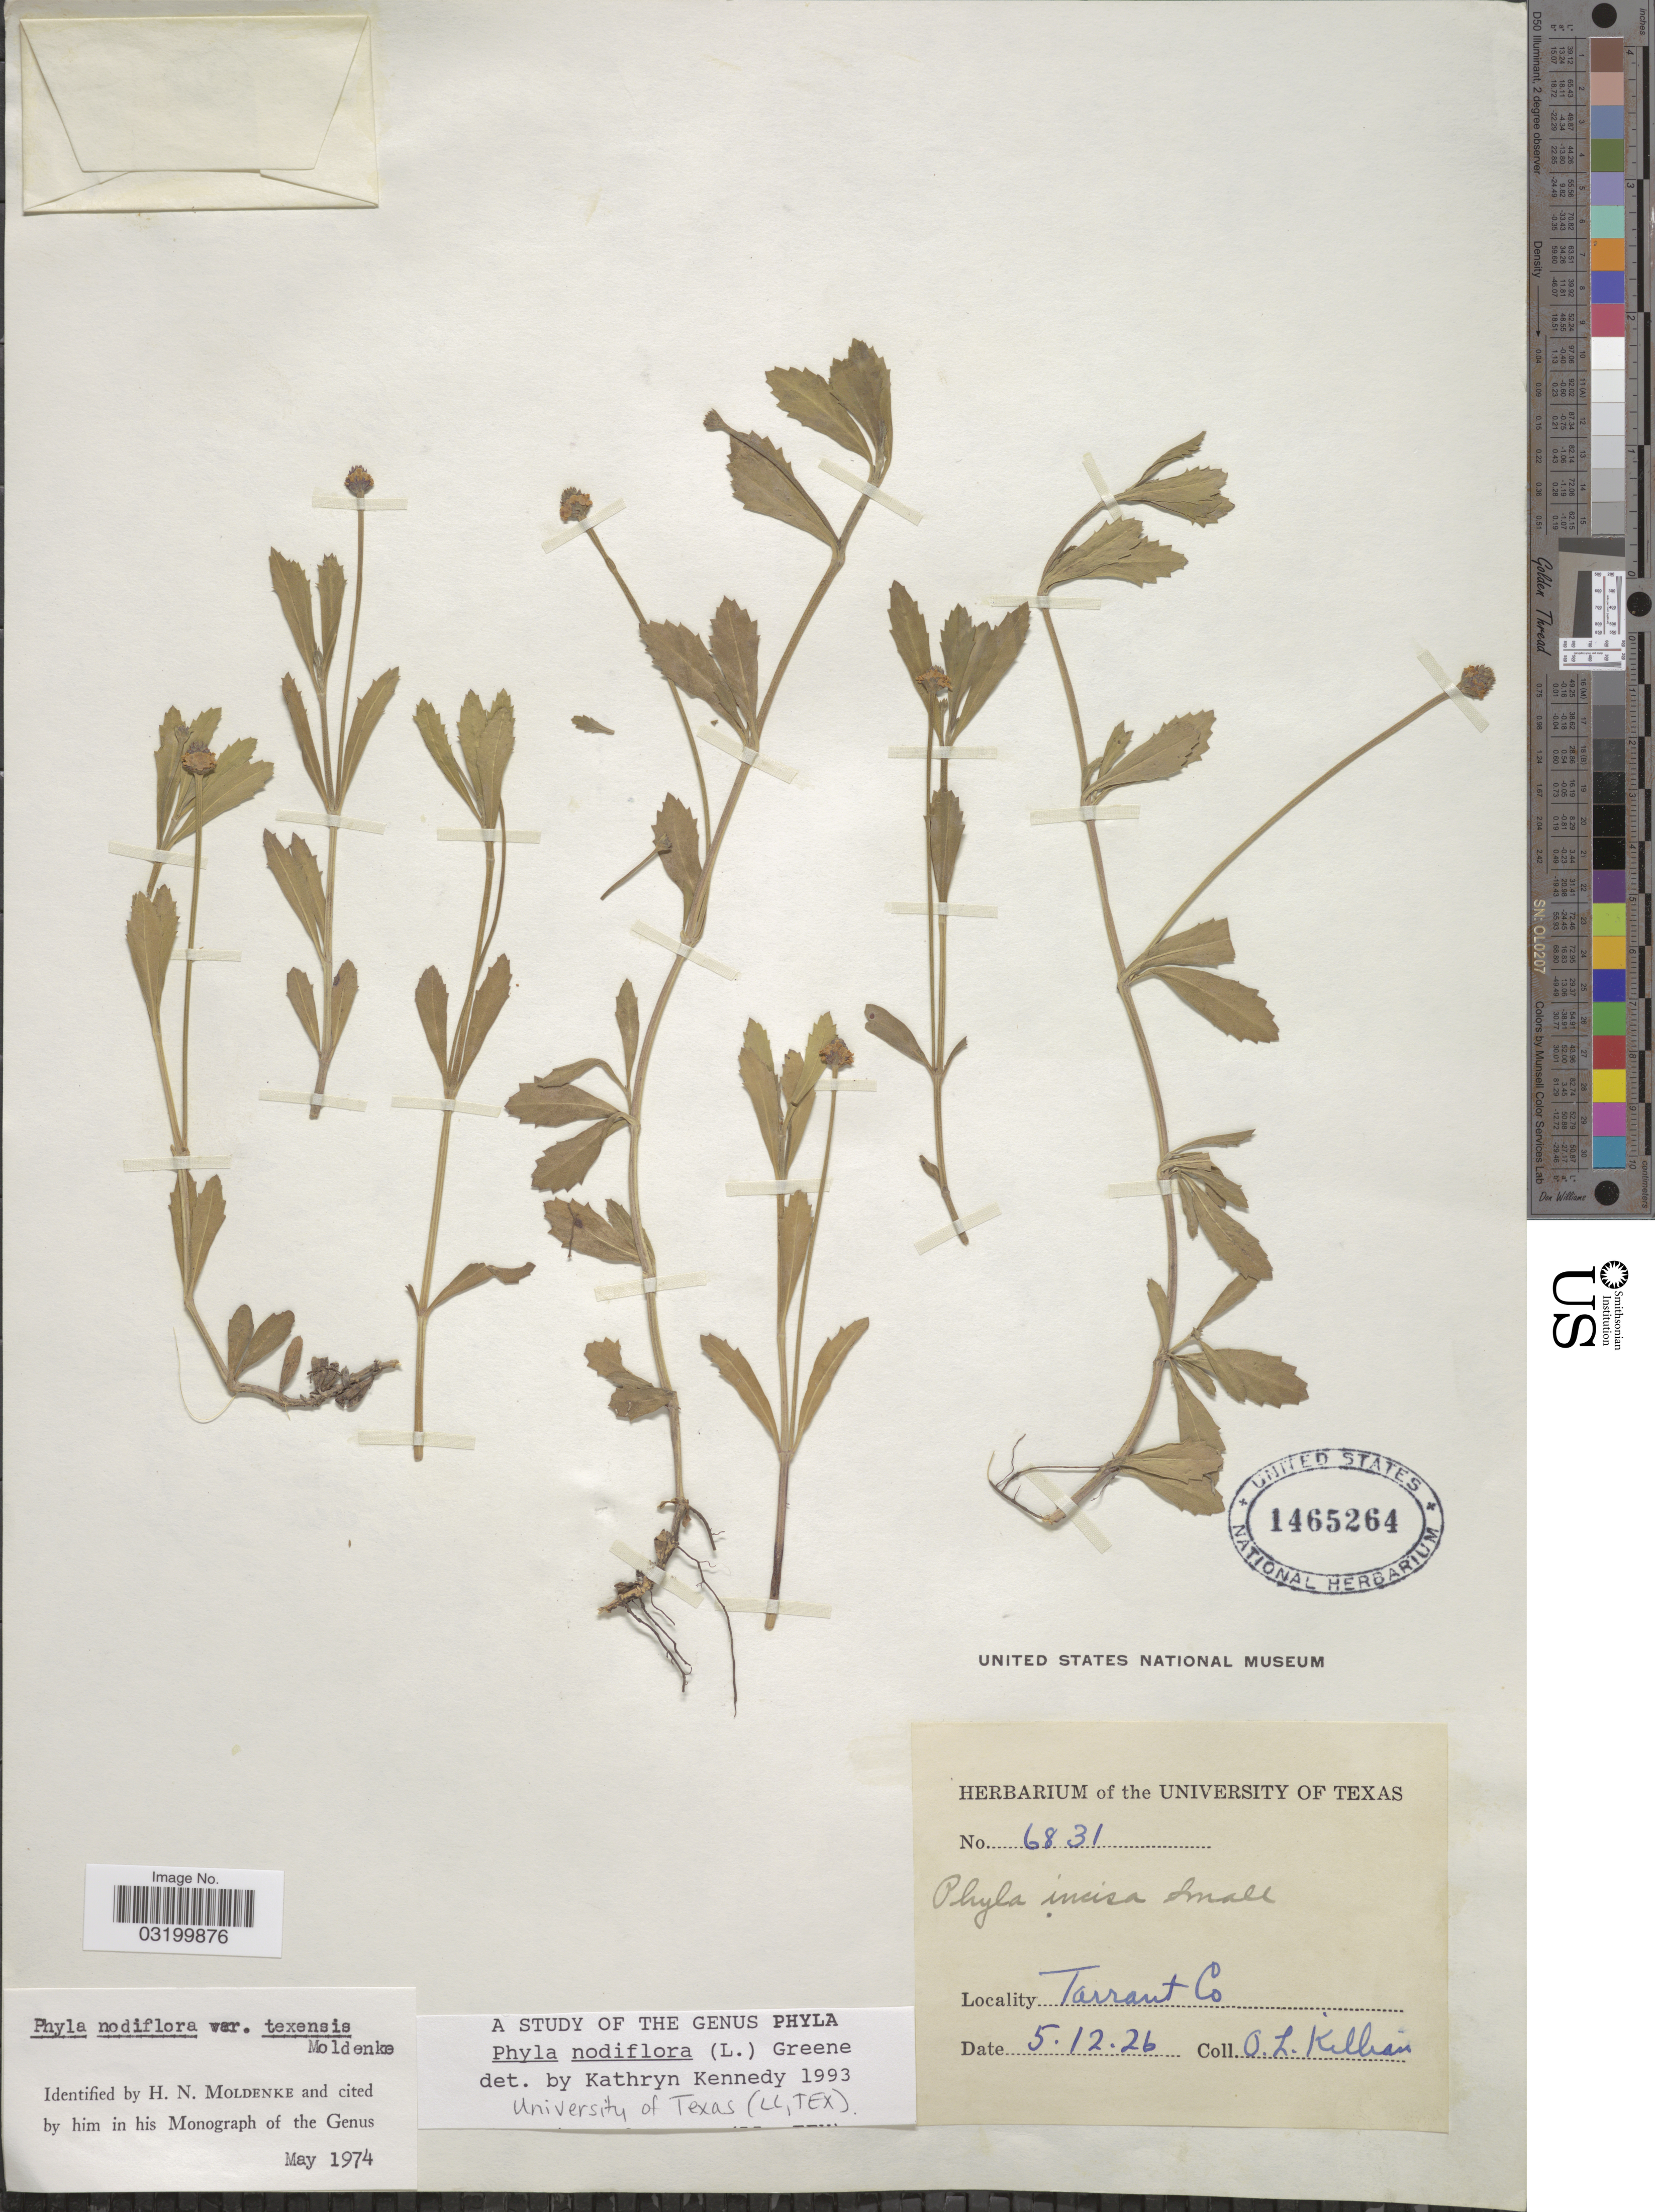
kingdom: Plantae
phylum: Tracheophyta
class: Magnoliopsida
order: Lamiales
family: Verbenaceae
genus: Phyla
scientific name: Phyla nodiflora var. nodiflora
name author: (L.) Greene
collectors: O. Killian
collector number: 6831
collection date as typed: Transcribed d/m/y: 5/12/26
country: United States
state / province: Texas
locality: Tarrant Co.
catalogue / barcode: US 1465264